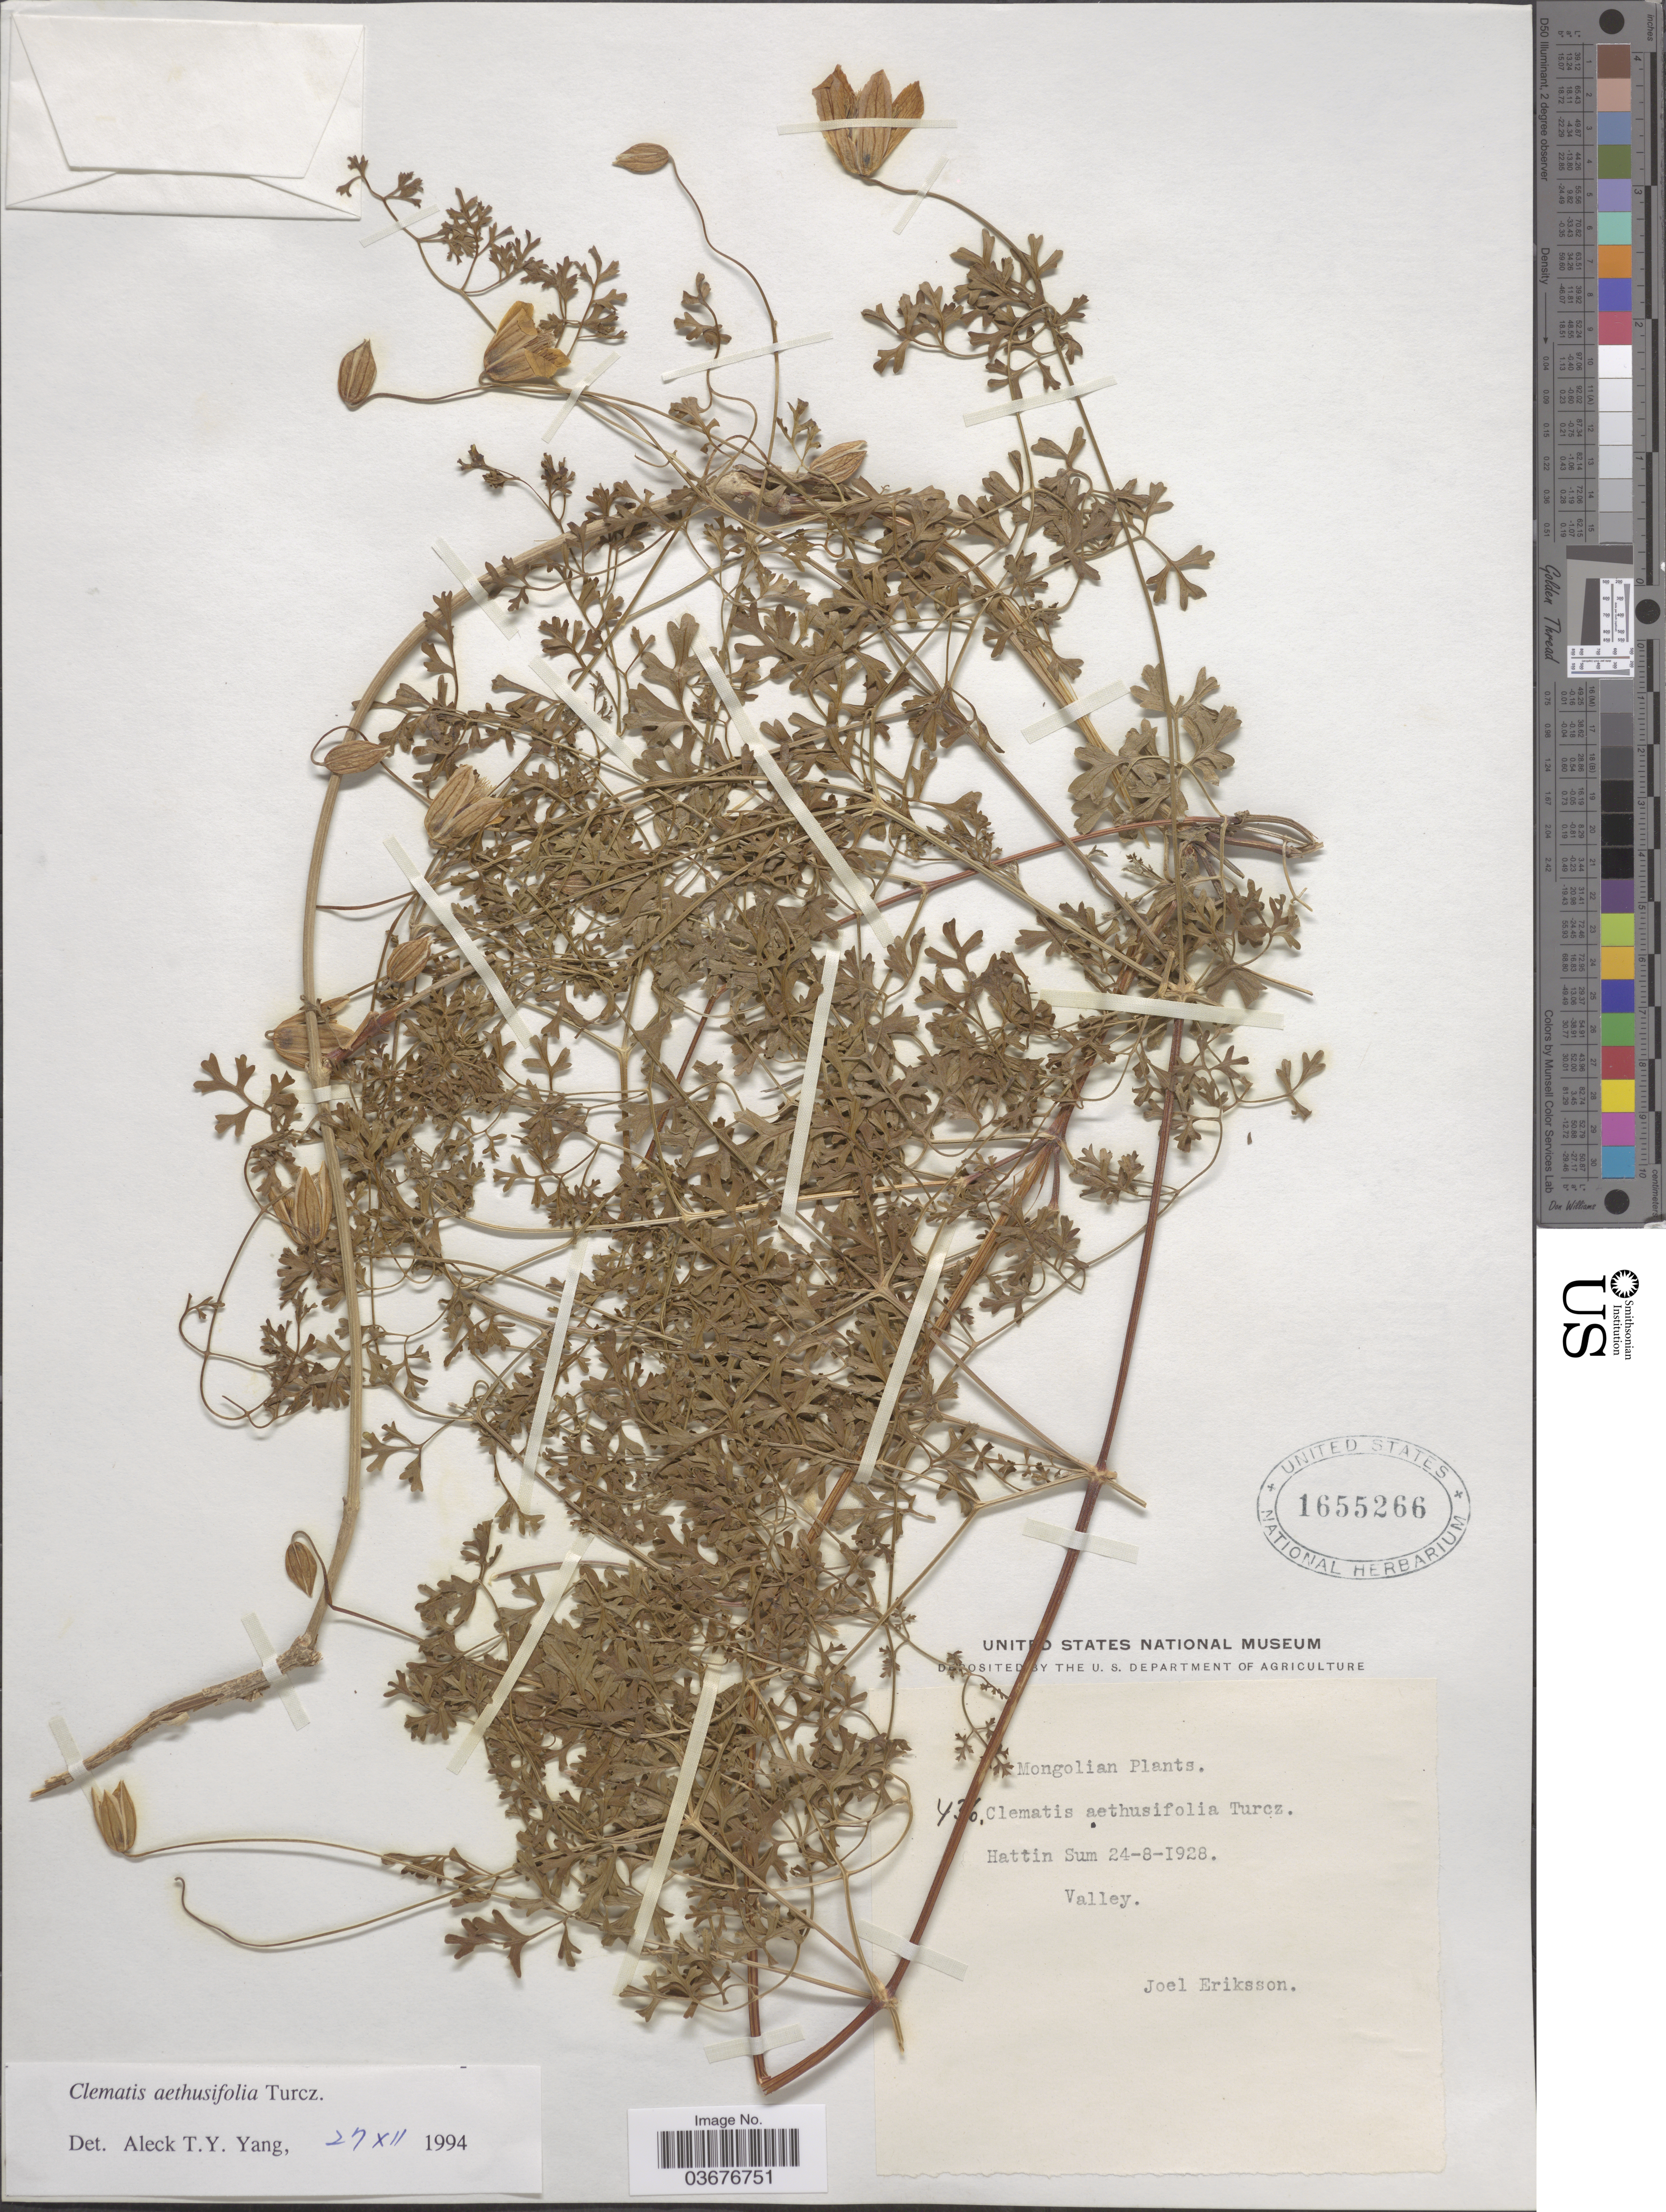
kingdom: Plantae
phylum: Tracheophyta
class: Magnoliopsida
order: Ranunculales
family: Ranunculaceae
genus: Clematis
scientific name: Clematis aethusifolia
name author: Turcz.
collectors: J. Eriksson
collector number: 436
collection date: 1928-08-24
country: Mongolia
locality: Hattin Sum. Valley.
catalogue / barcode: US 1655266